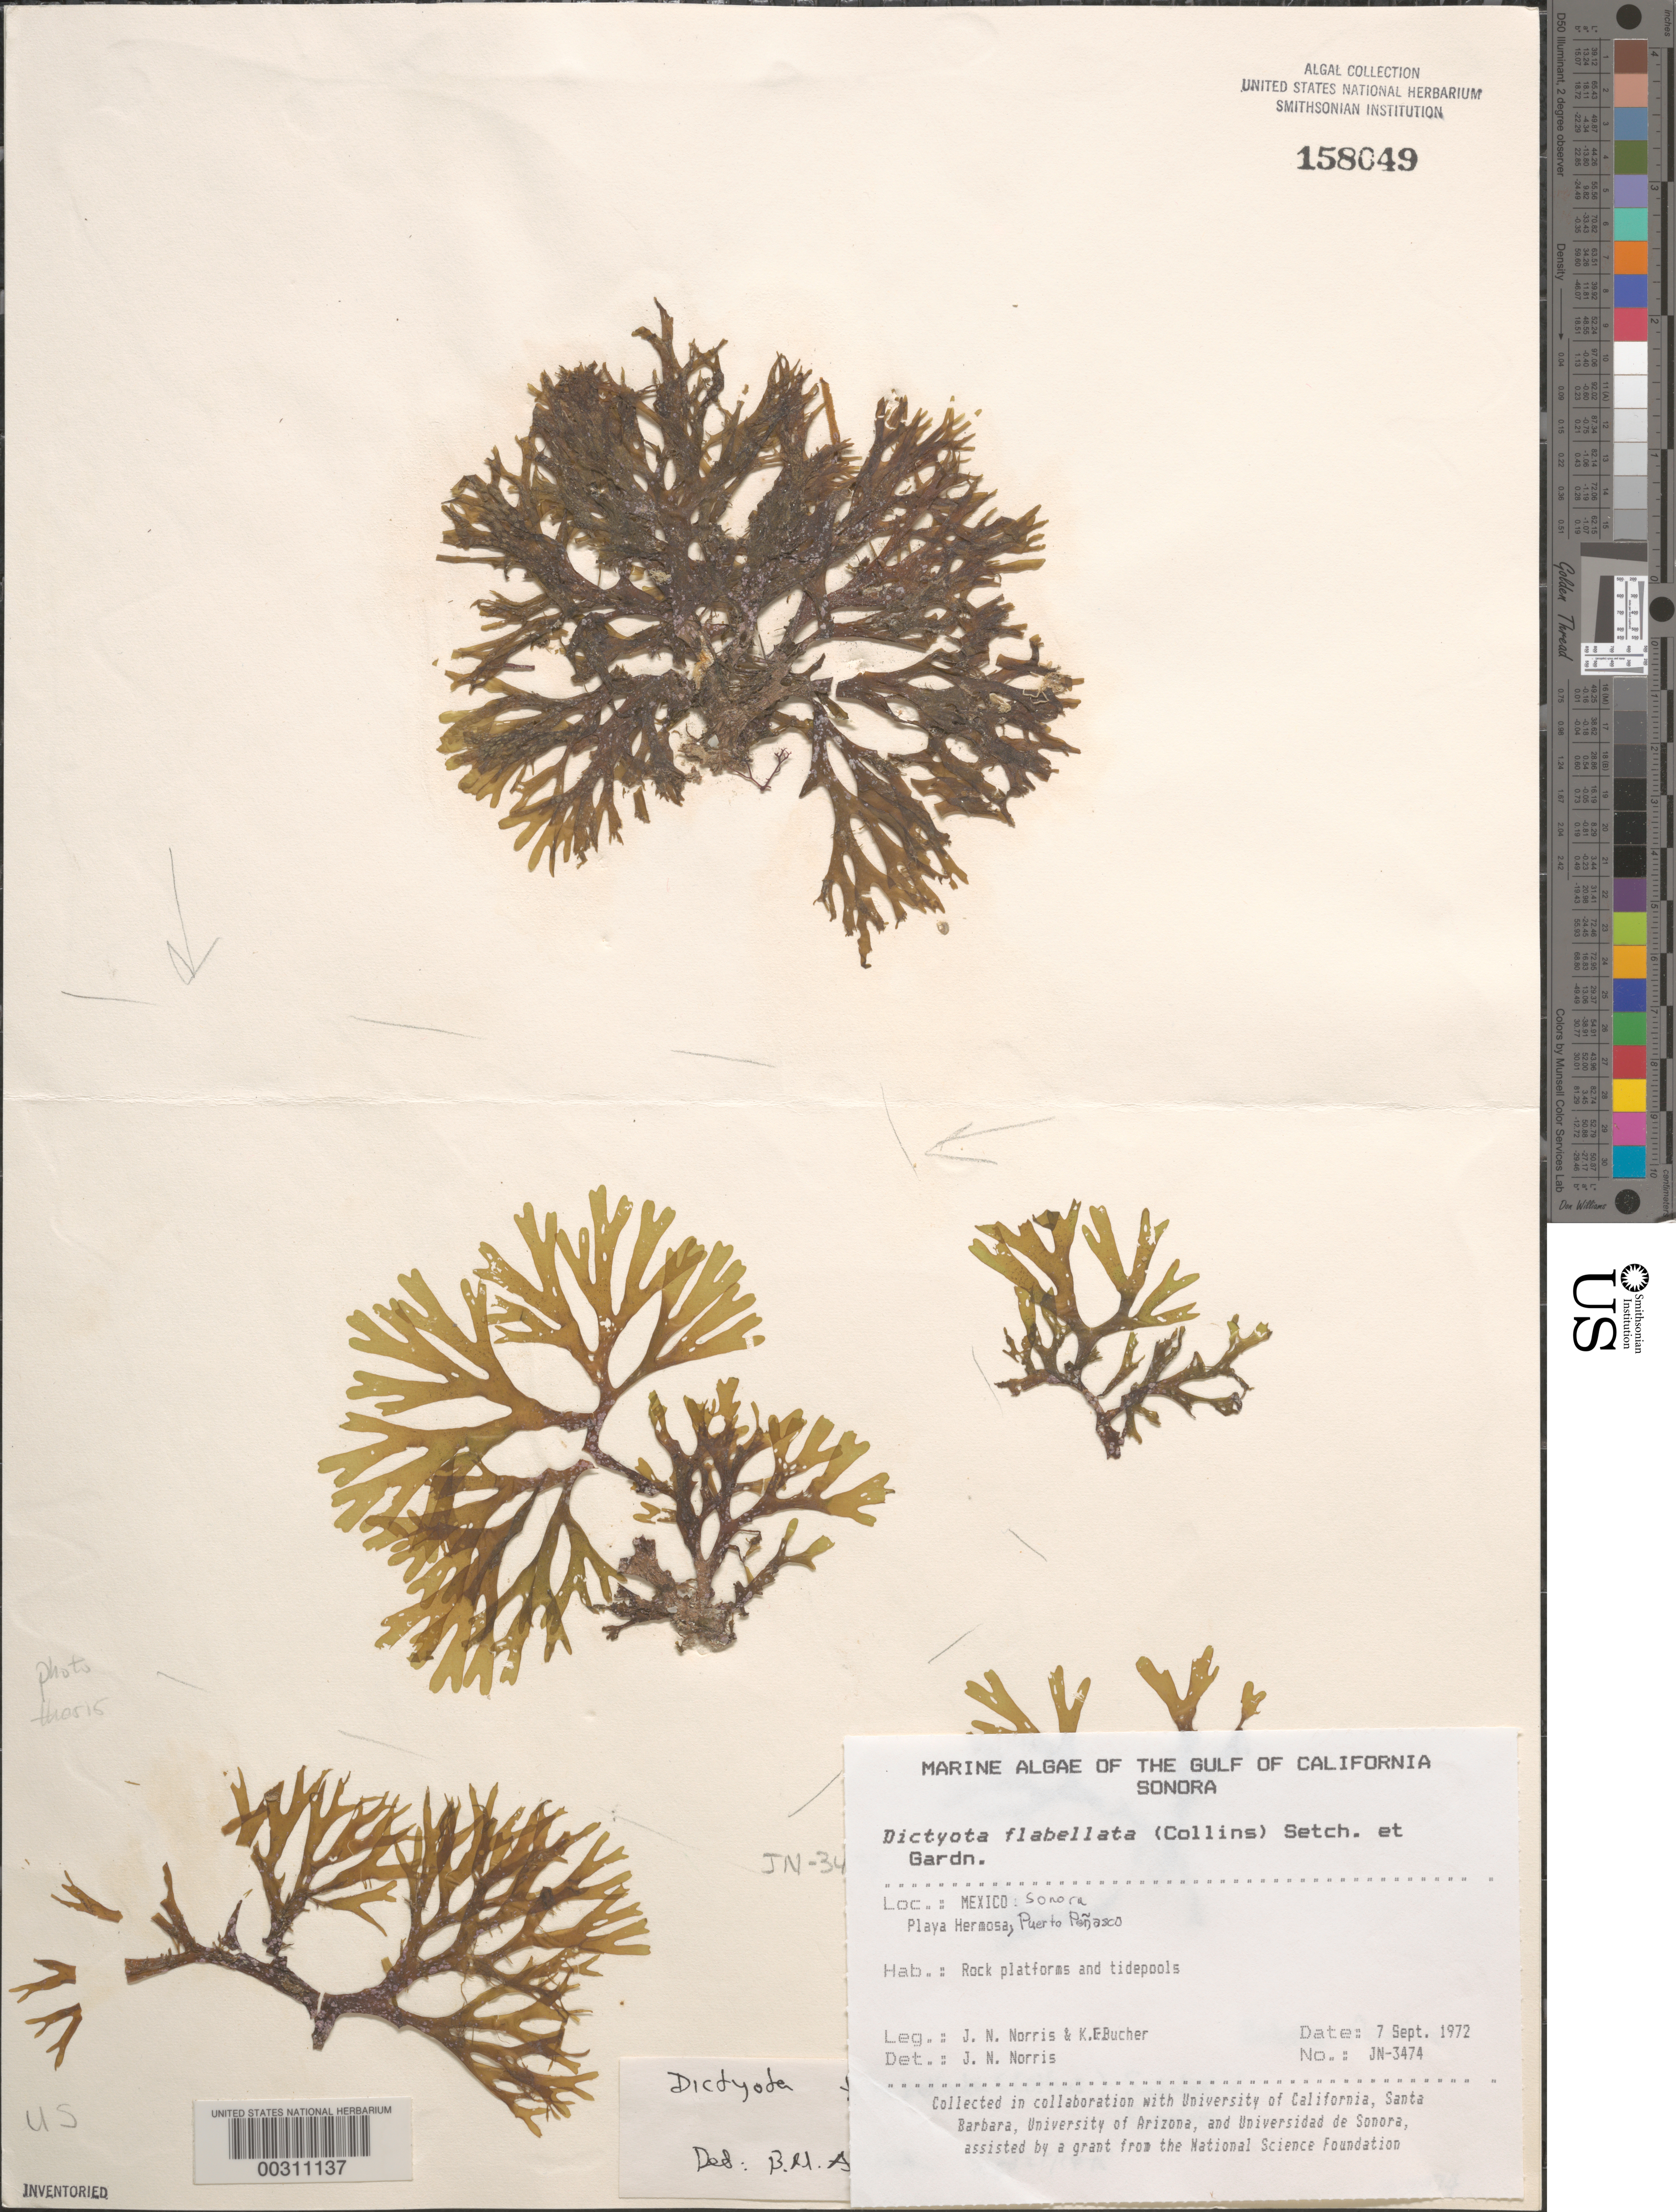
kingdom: Chromista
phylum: Ochrophyta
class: Phaeophyceae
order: Dictyotales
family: Dictyotaceae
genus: Dictyota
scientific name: Dictyota flabellata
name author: (Collins) Setch. & N.L. Gardner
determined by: Allender, B. M.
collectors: J. N. Norris & K. E. Bucher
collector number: JN-3474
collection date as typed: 07 Sep 1972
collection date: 1972-09-07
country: Mexico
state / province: Sonora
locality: Playa Hermosa, Puerto Penasco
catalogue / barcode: US 158049